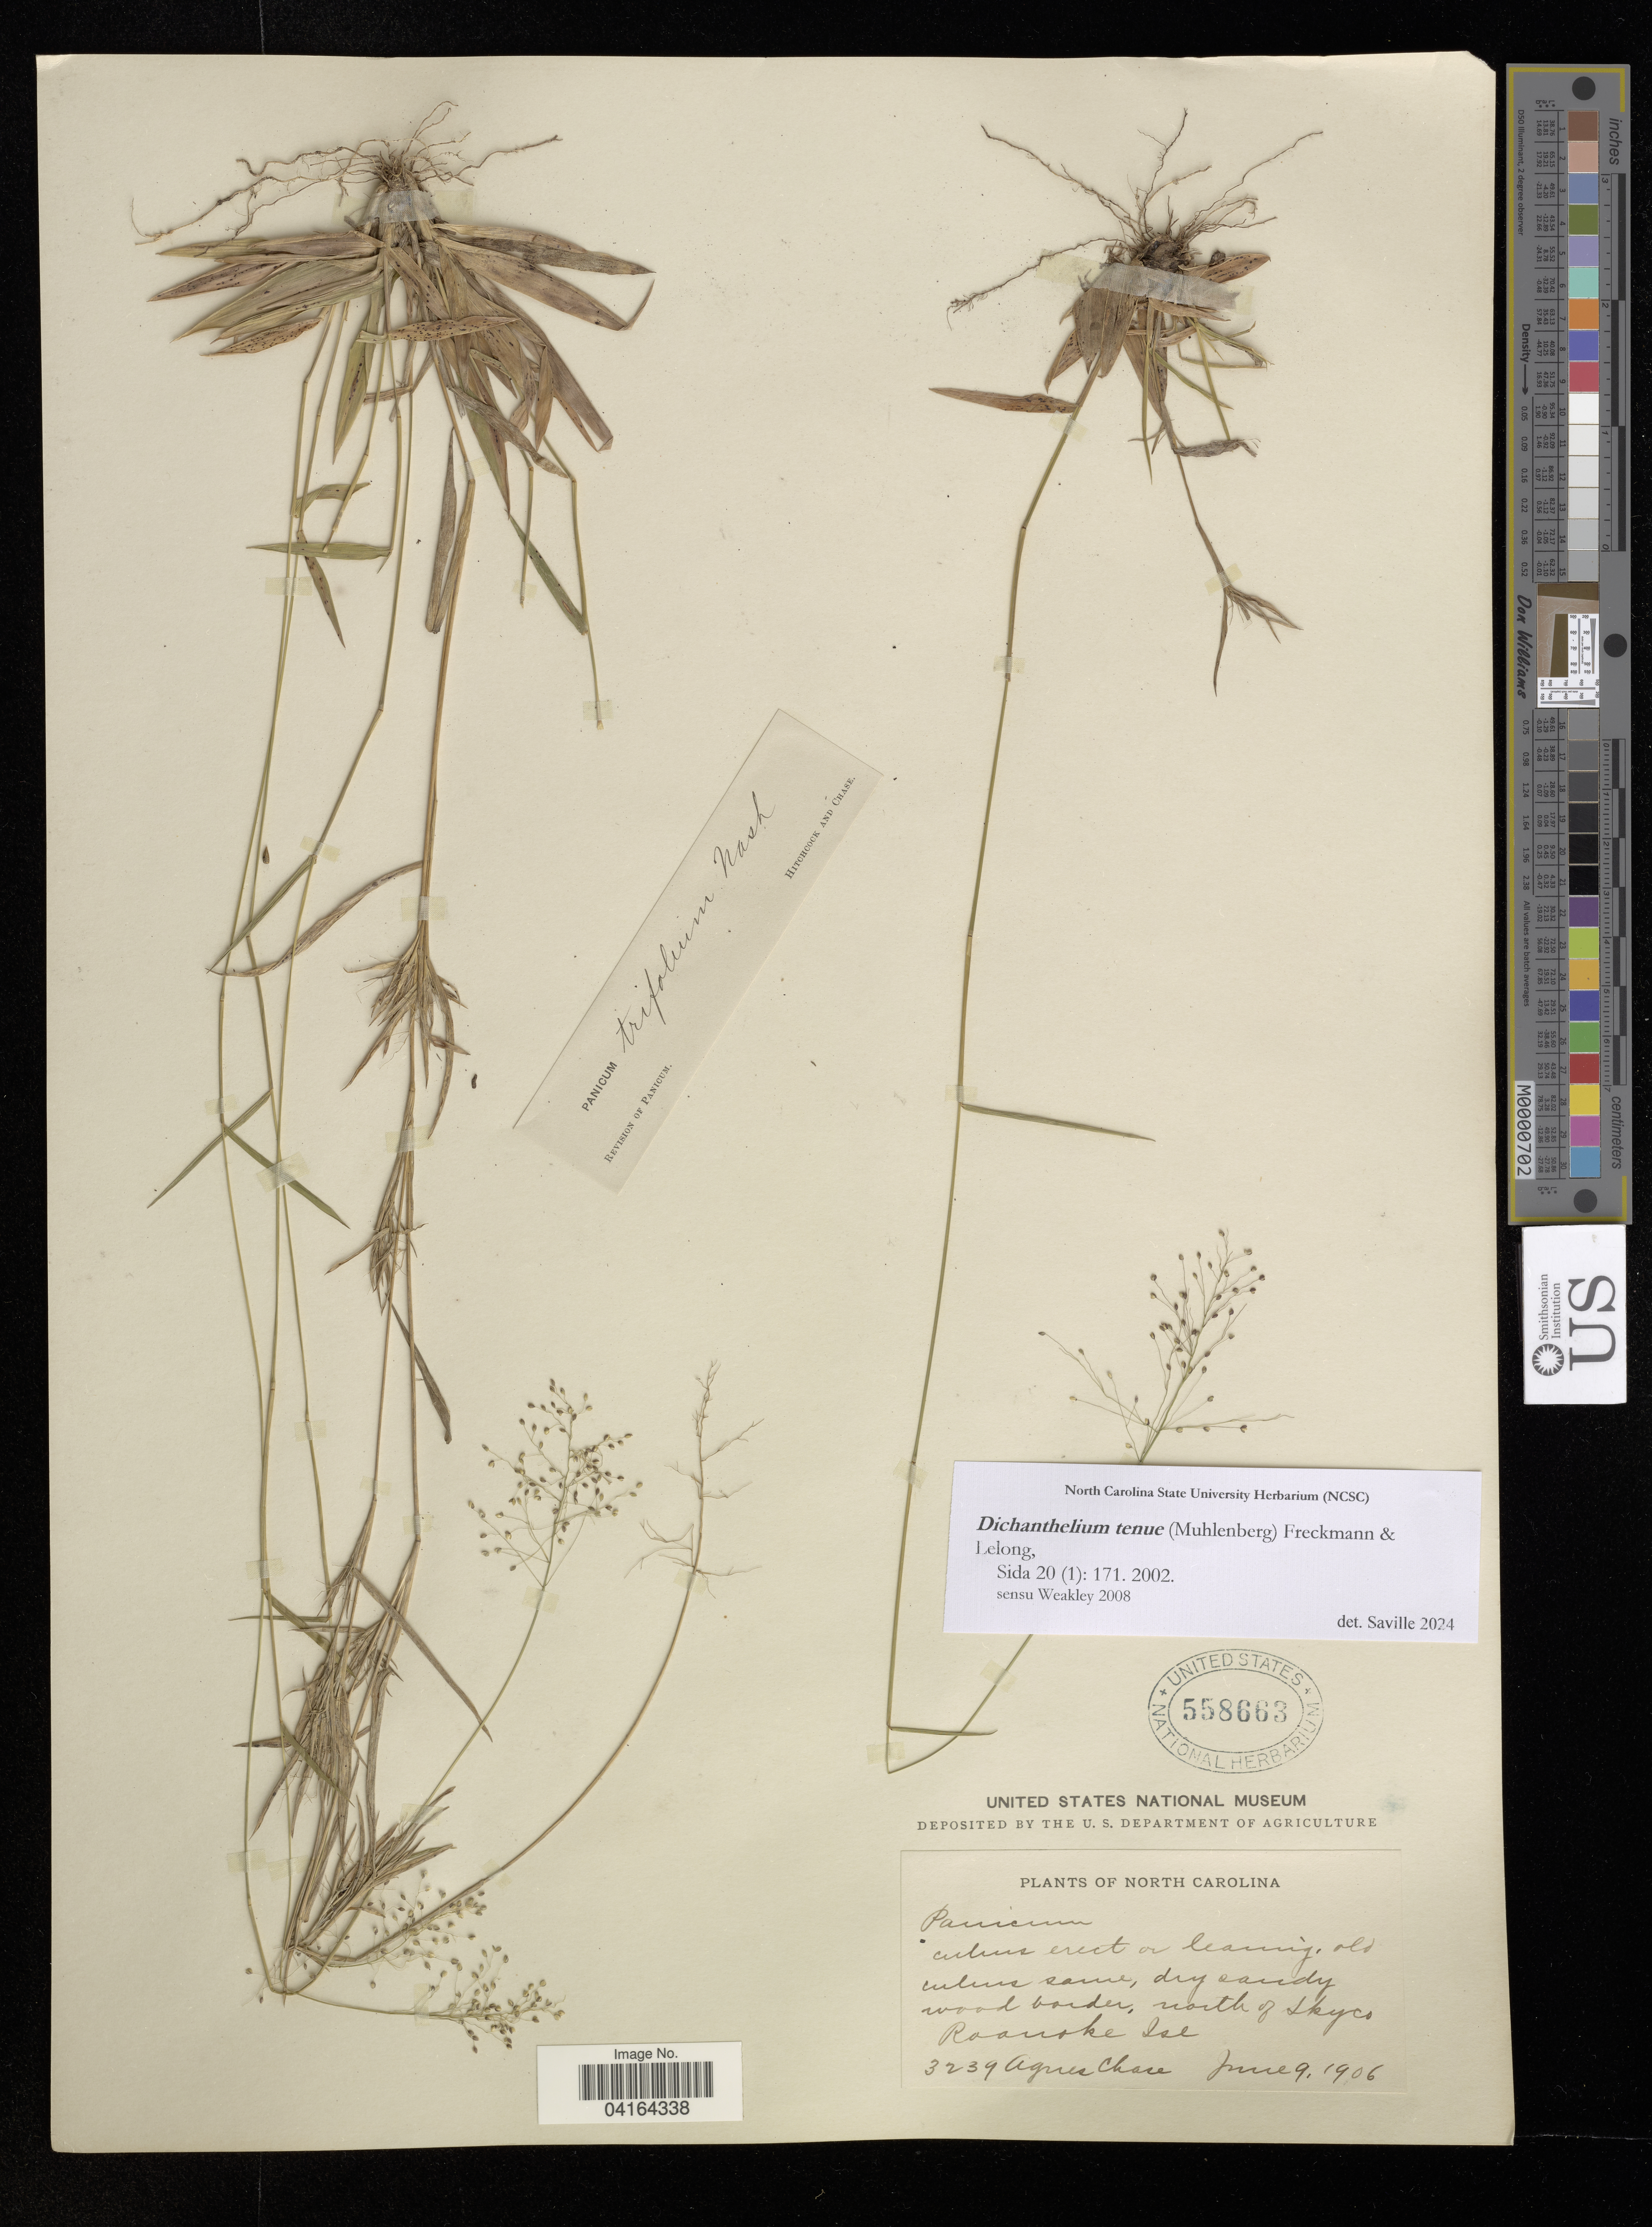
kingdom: Plantae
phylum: Tracheophyta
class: Liliopsida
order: Poales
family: Poaceae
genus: Dichanthelium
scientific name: Dichanthelium tenue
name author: (Muhl.) Freckmann & Lelong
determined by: Saville, A. C., (NCSC), North Carolina State University (UNITED STATES)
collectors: A. Chase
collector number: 3239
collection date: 1906-06-09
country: United States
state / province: North Carolina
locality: North of Skyco Roanoke Isl.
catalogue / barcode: US 558663